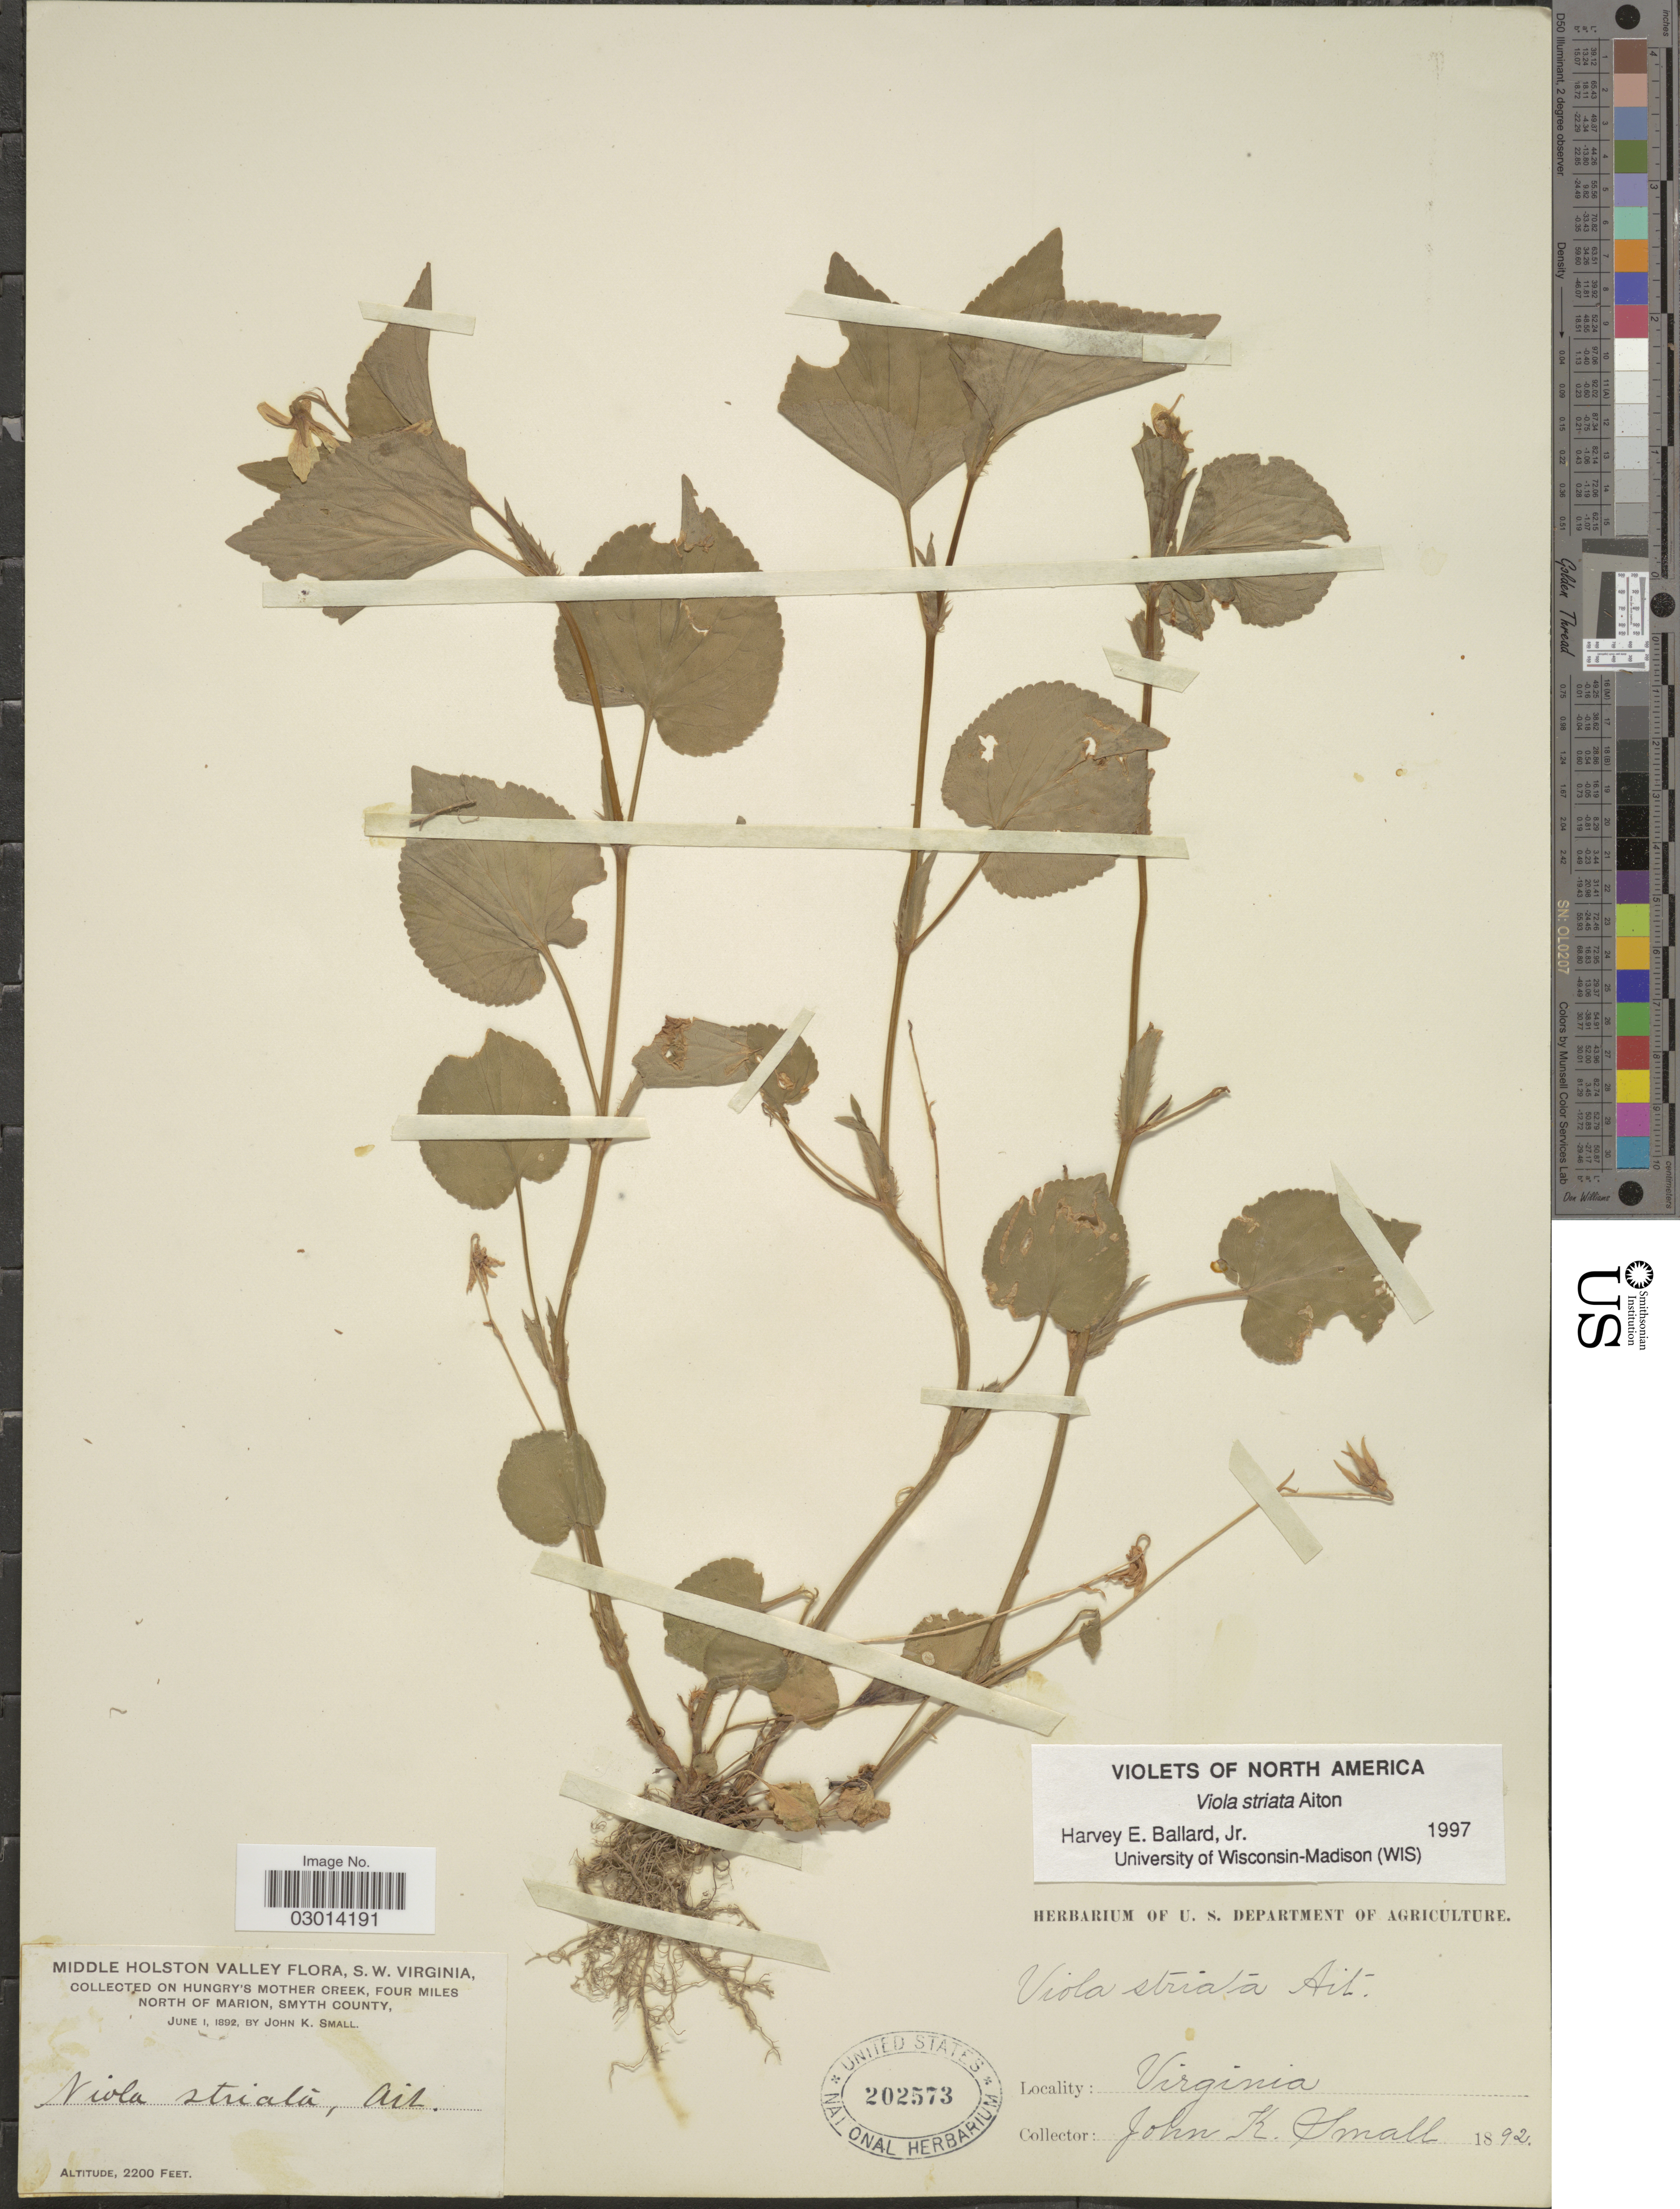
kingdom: Plantae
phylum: Tracheophyta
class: Magnoliopsida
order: Malpighiales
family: Violaceae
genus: Viola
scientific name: Viola rostrata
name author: Pursh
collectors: J. K. Small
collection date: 1892-06-01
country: United States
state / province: Virginia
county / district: Smyth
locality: Middle Holston Valley. S.W. Virginia. Hungry's Mother Creek, Four miles north of Marion, Smyth County.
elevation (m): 671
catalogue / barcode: US 202573